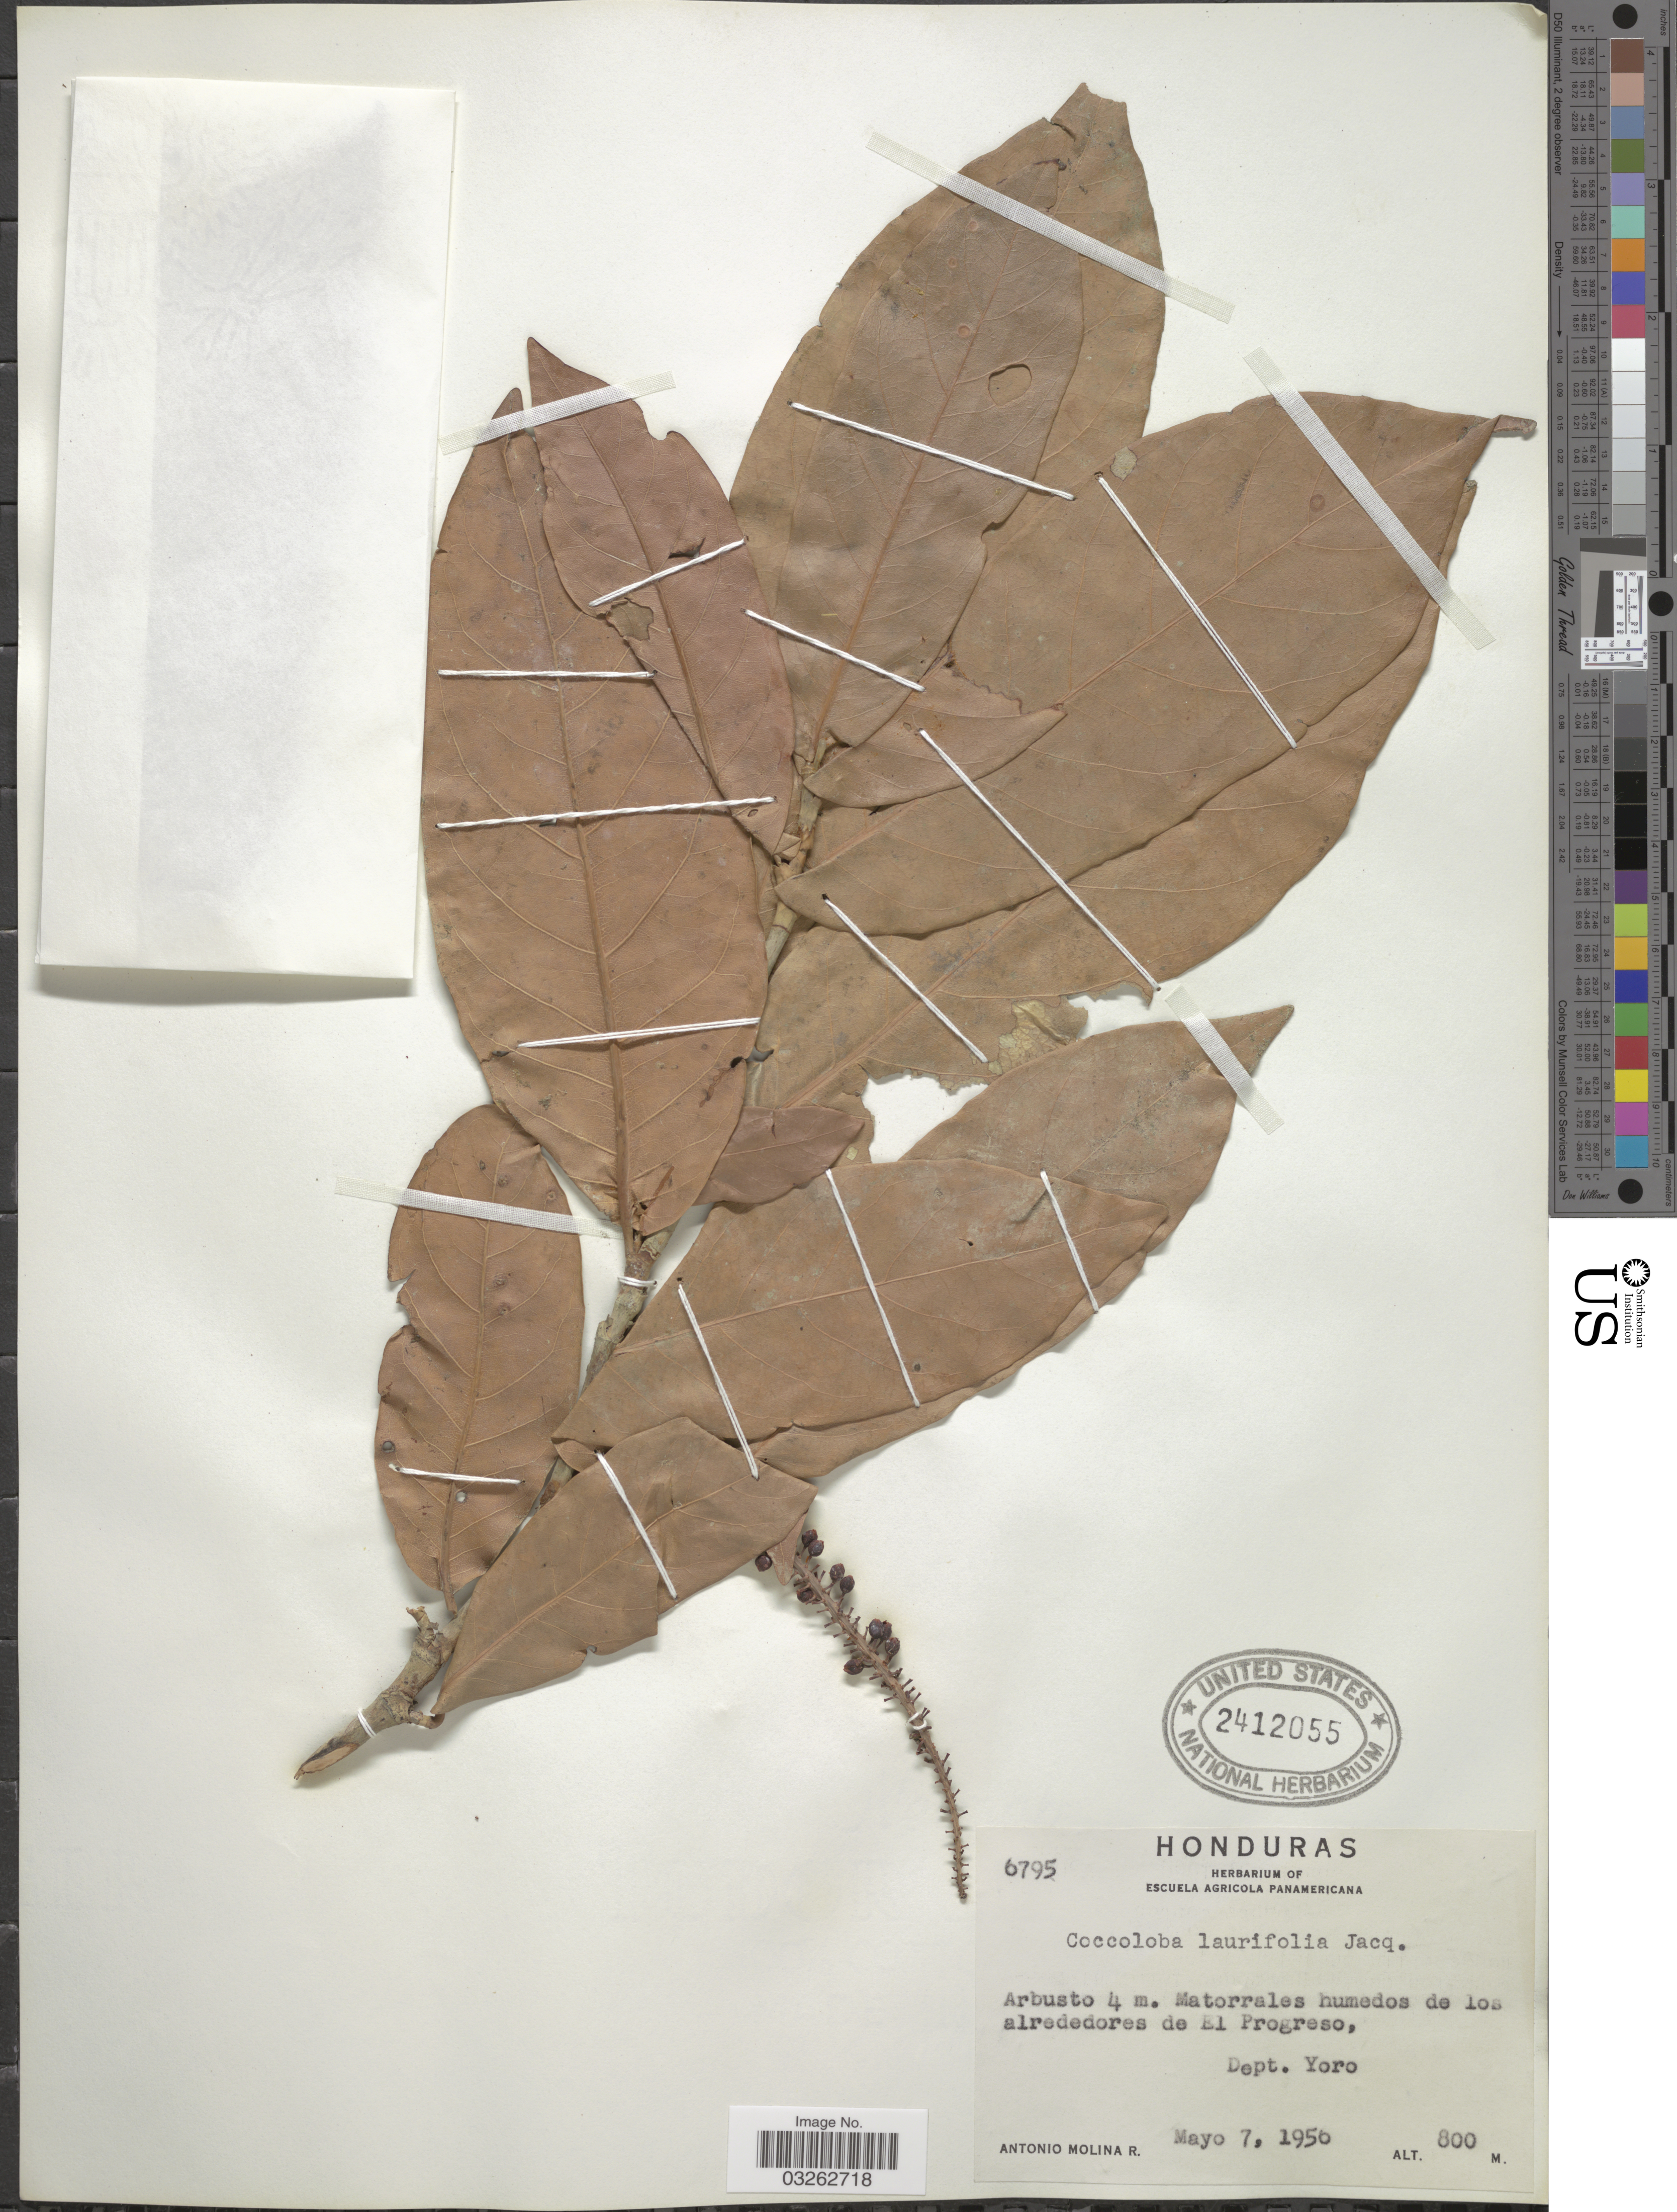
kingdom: Plantae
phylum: Tracheophyta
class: Magnoliopsida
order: Caryophyllales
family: Polygonaceae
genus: Coccoloba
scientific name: Coccoloba diversifolia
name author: Jacq.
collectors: A. Molina R.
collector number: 6795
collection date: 1950-05-07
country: Honduras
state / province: Yoro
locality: Matorrales humedos de los alrededores de El Progreso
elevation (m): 800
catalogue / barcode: US 2412055